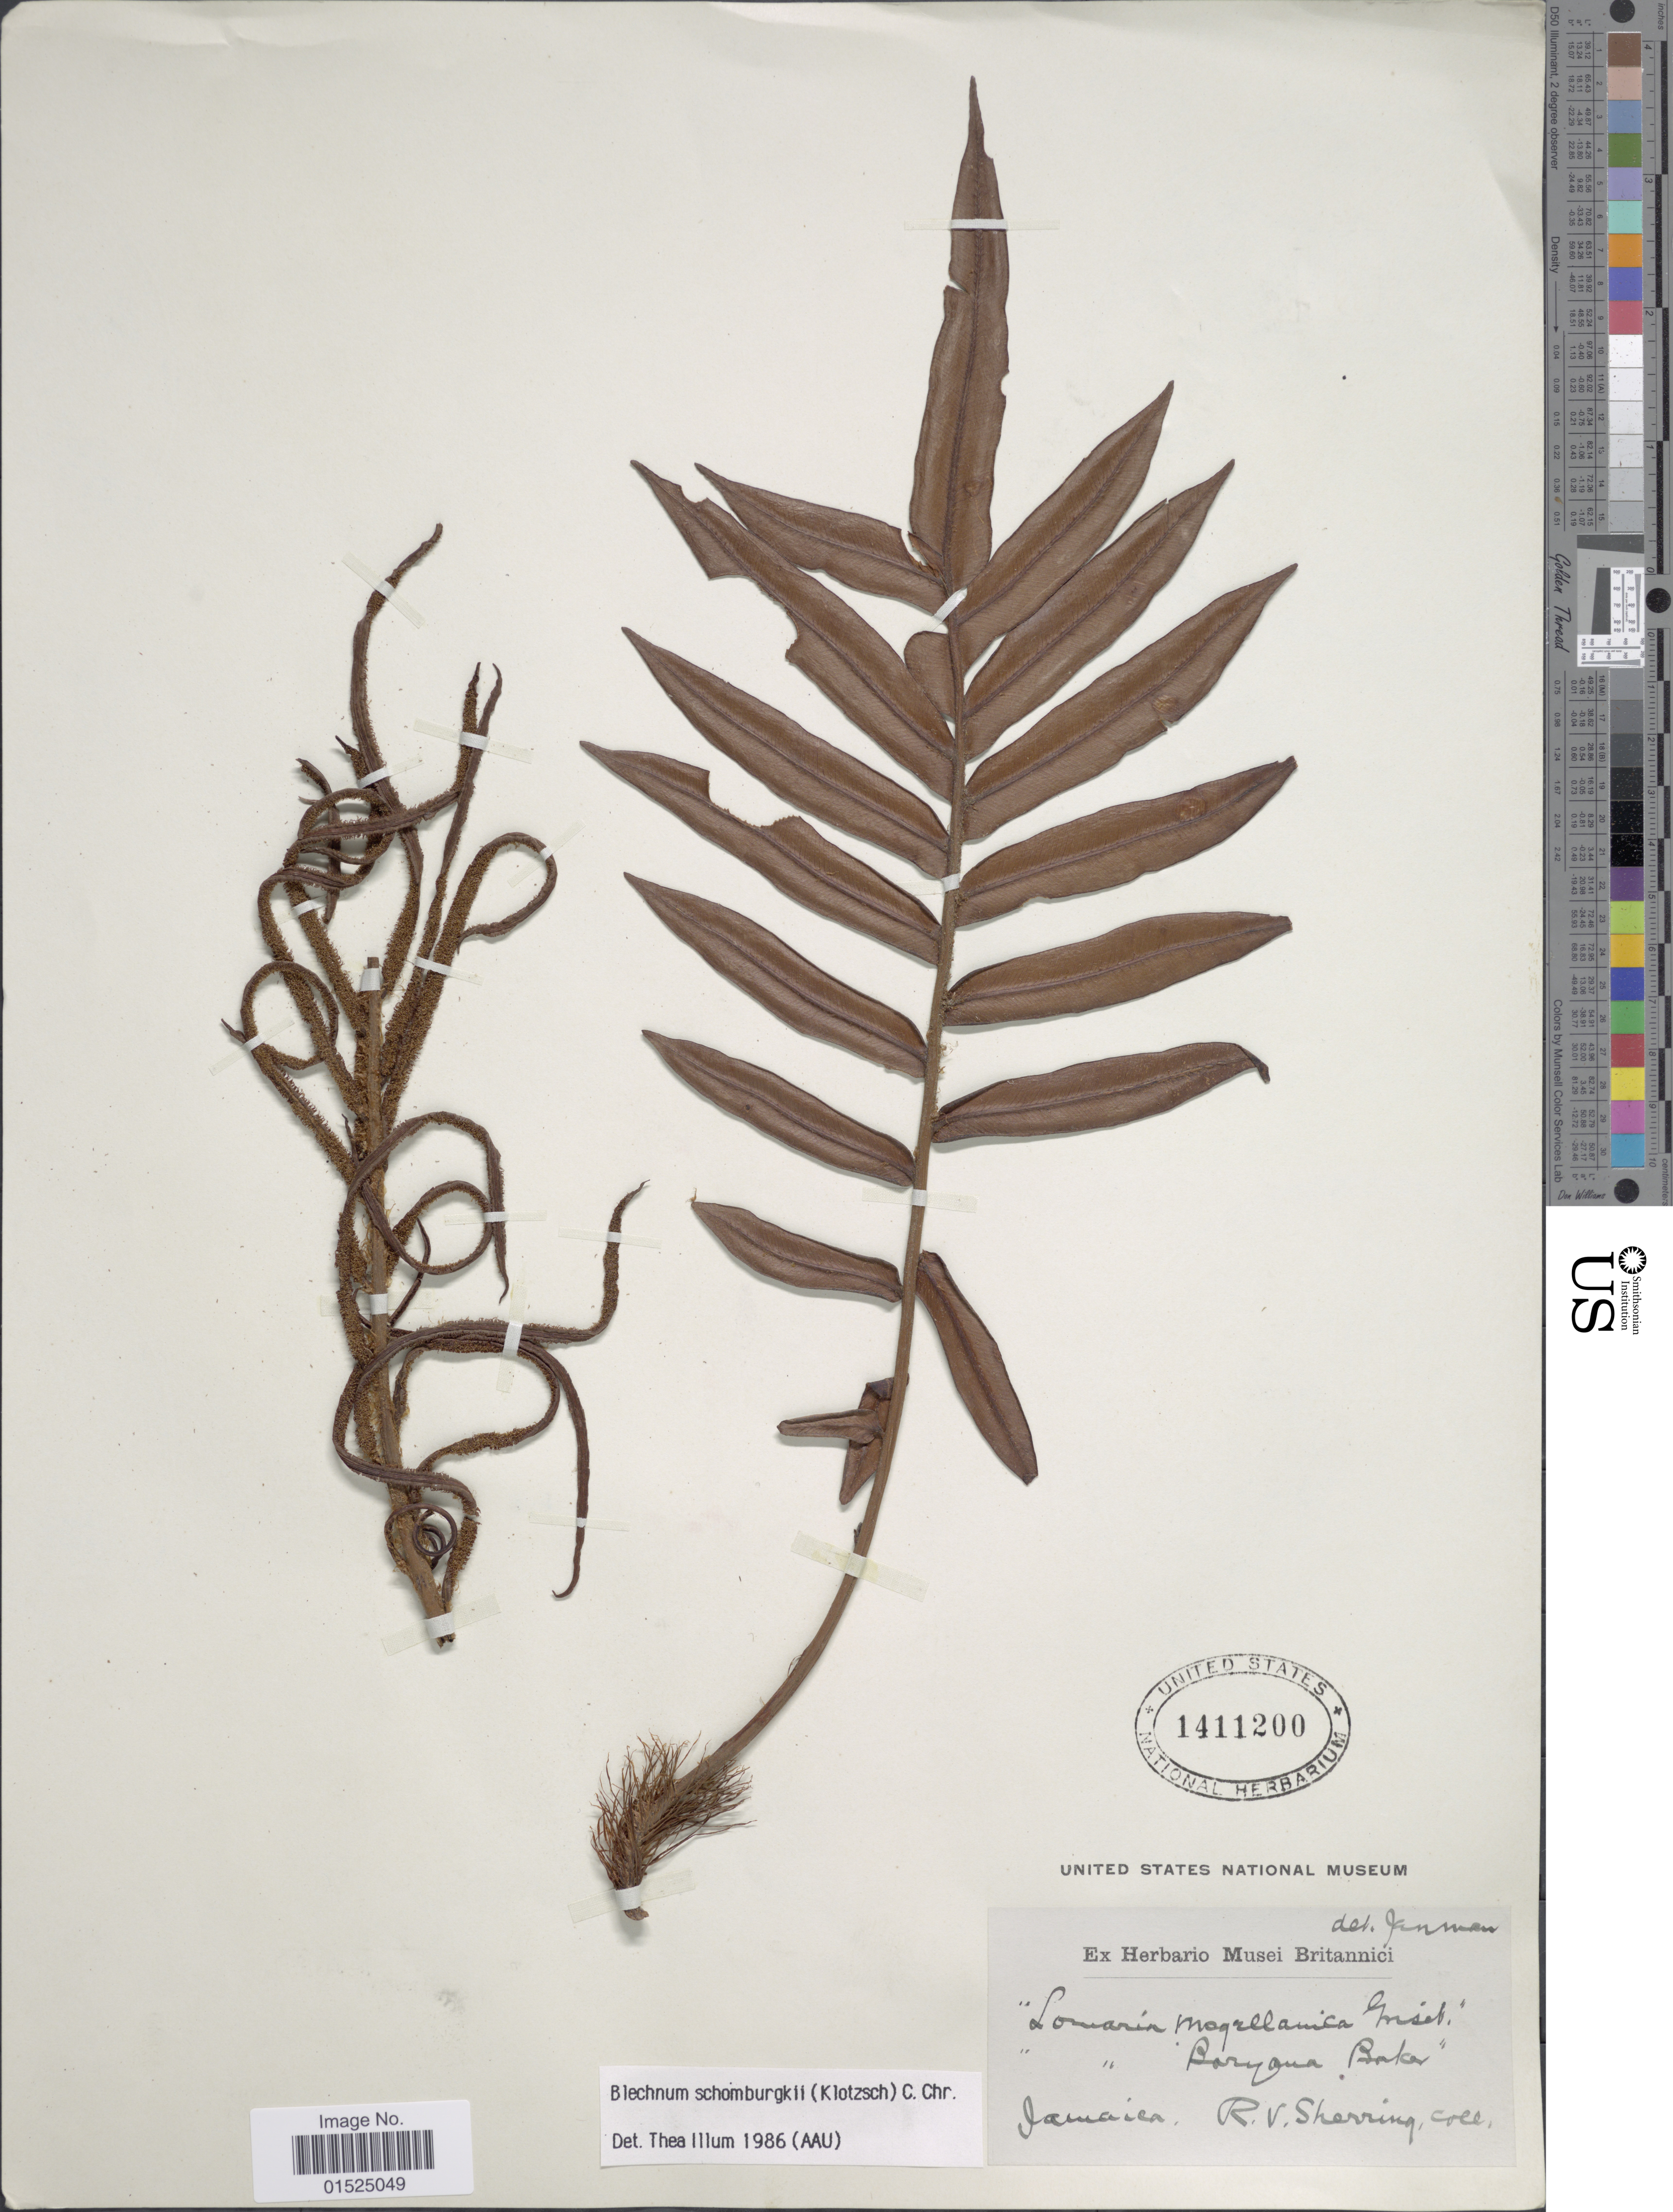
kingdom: Plantae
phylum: Tracheophyta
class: Polypodiopsida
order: Polypodiales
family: Blechnaceae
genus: Blechnum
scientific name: Blechnum underwoodianum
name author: (Broadh.) C. Chr.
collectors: R. Sherring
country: Jamaica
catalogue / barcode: US 1411200